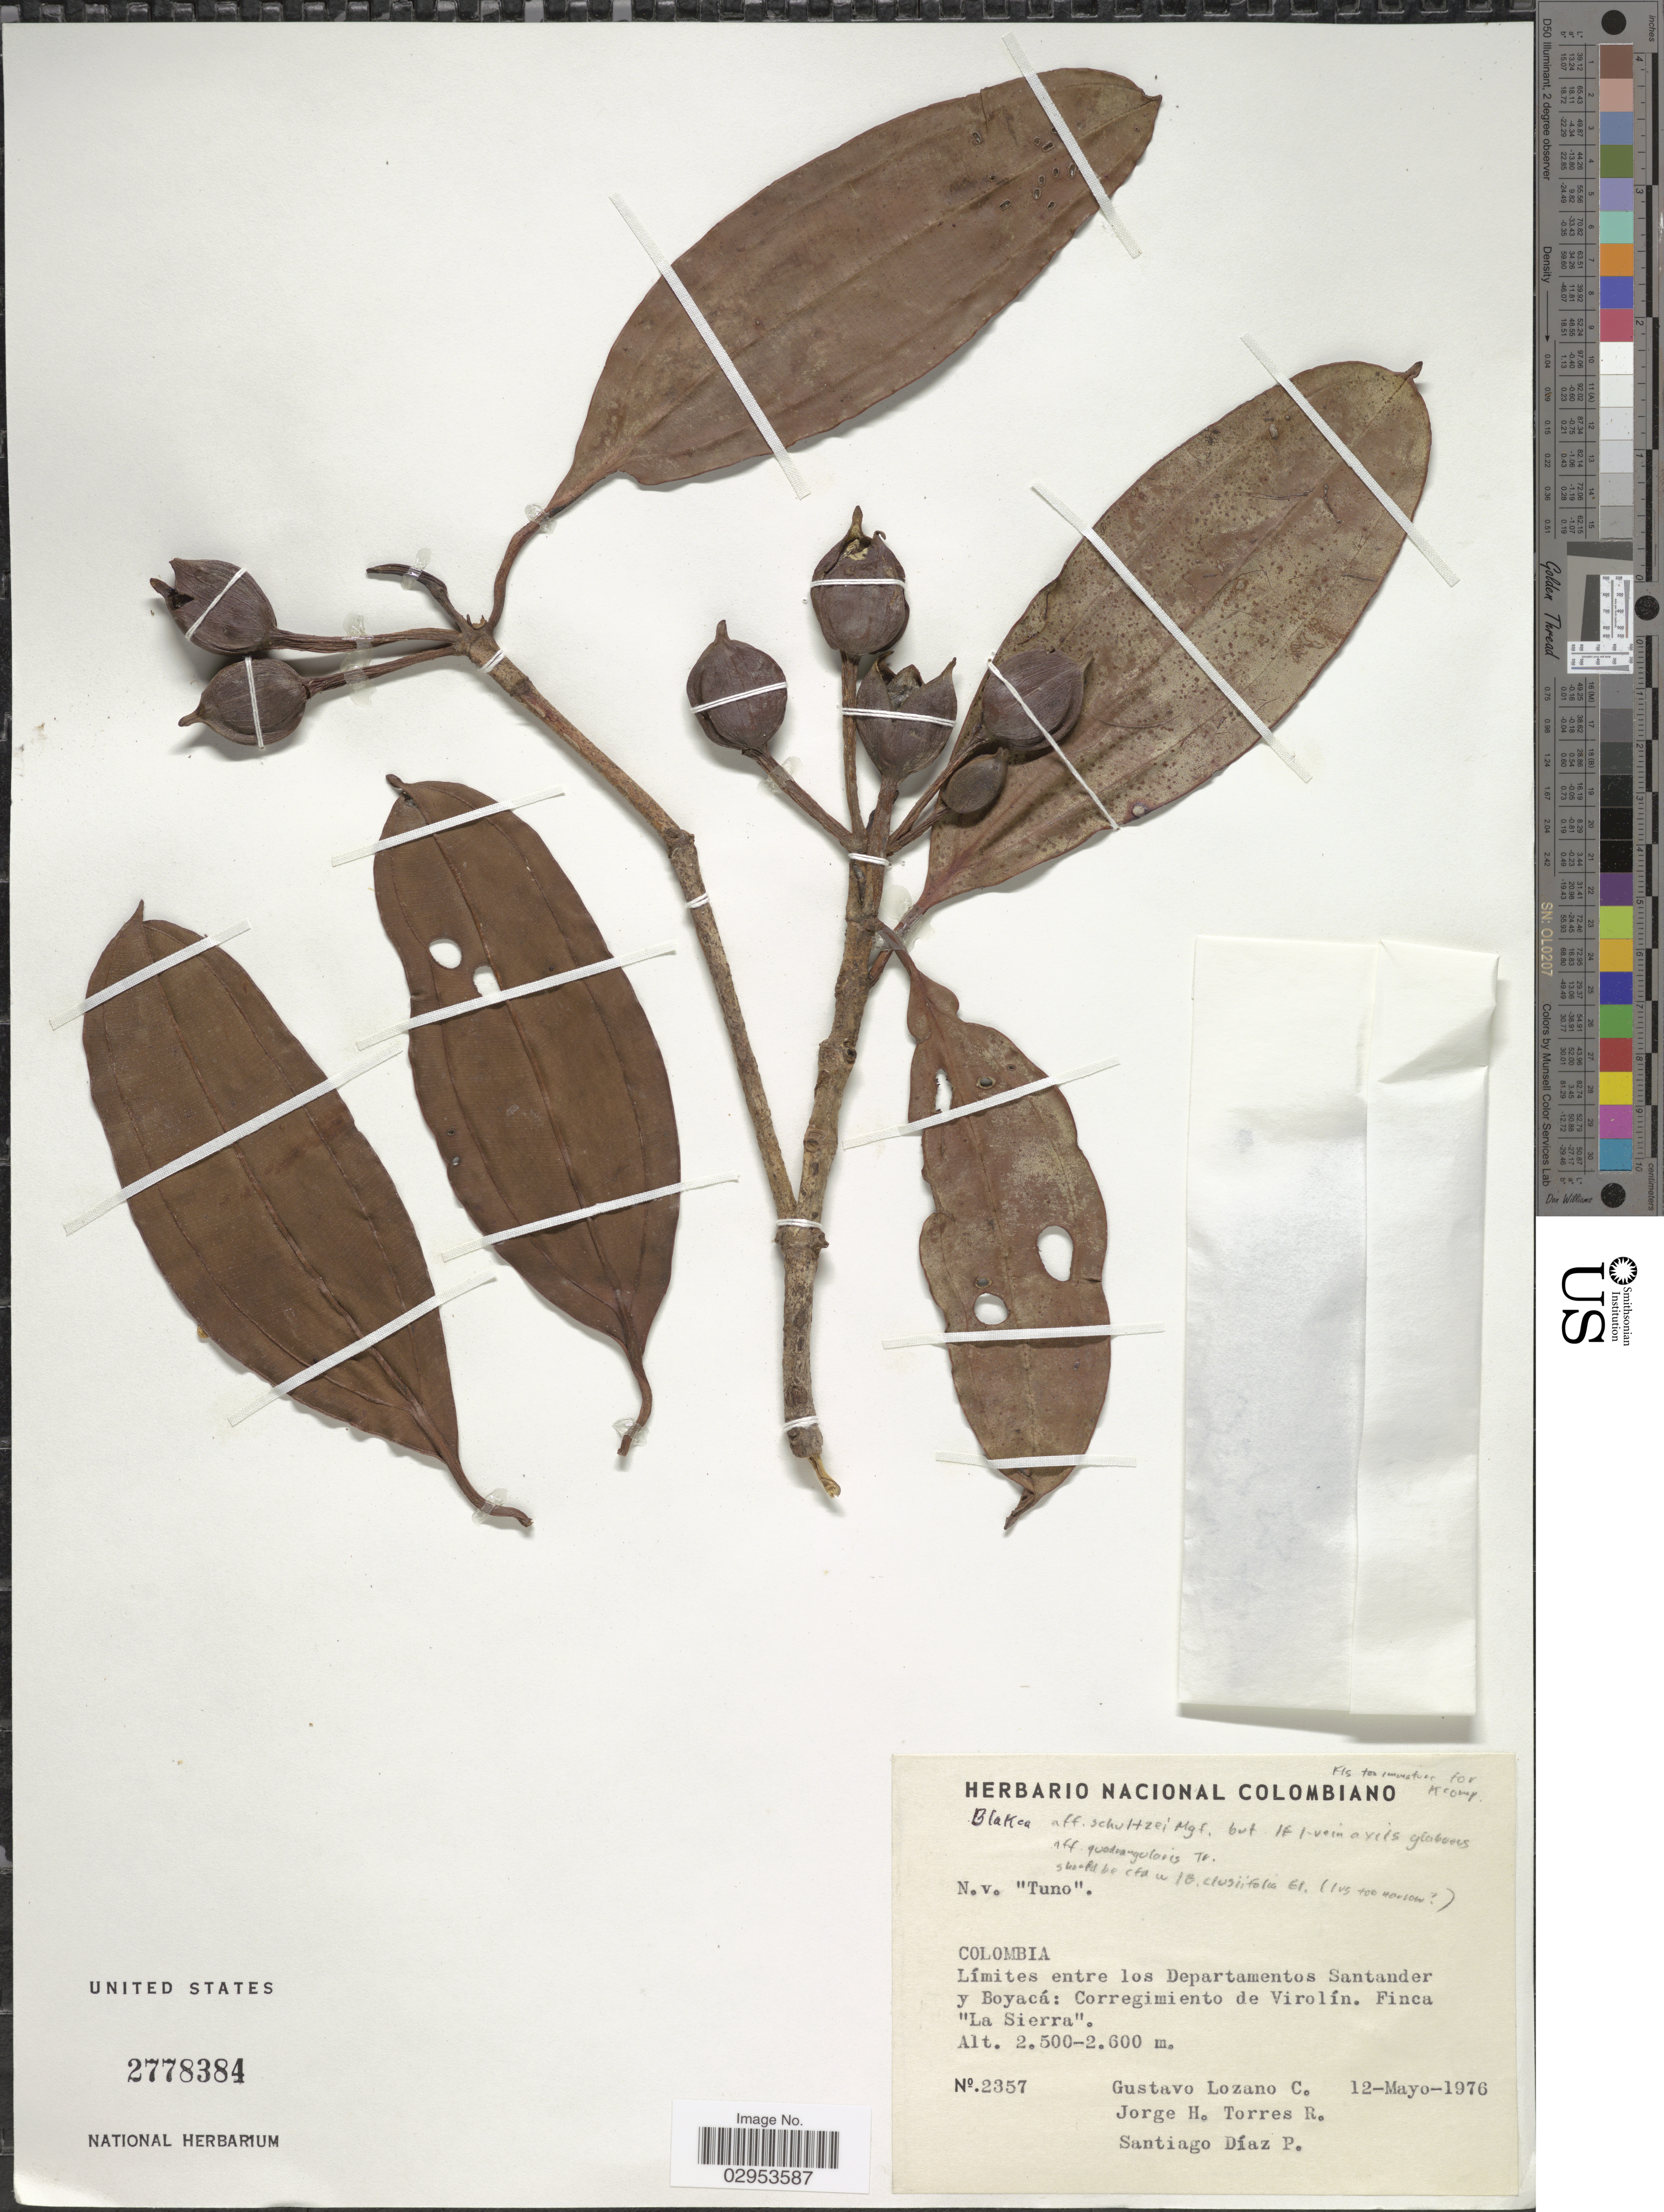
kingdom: Plantae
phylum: Tracheophyta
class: Magnoliopsida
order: Myrtales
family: Melastomataceae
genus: Blakea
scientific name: Blakea sp.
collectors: G. Lozano-Contreras, J. Torres-Romero & S. Diaz P.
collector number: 2357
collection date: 1976-05-12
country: Colombia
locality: Límites entre los Departamentos Santander y Boyacá: Corregimiento de Virolín. Finca "La Sierra".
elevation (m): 2500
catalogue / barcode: US 2778384